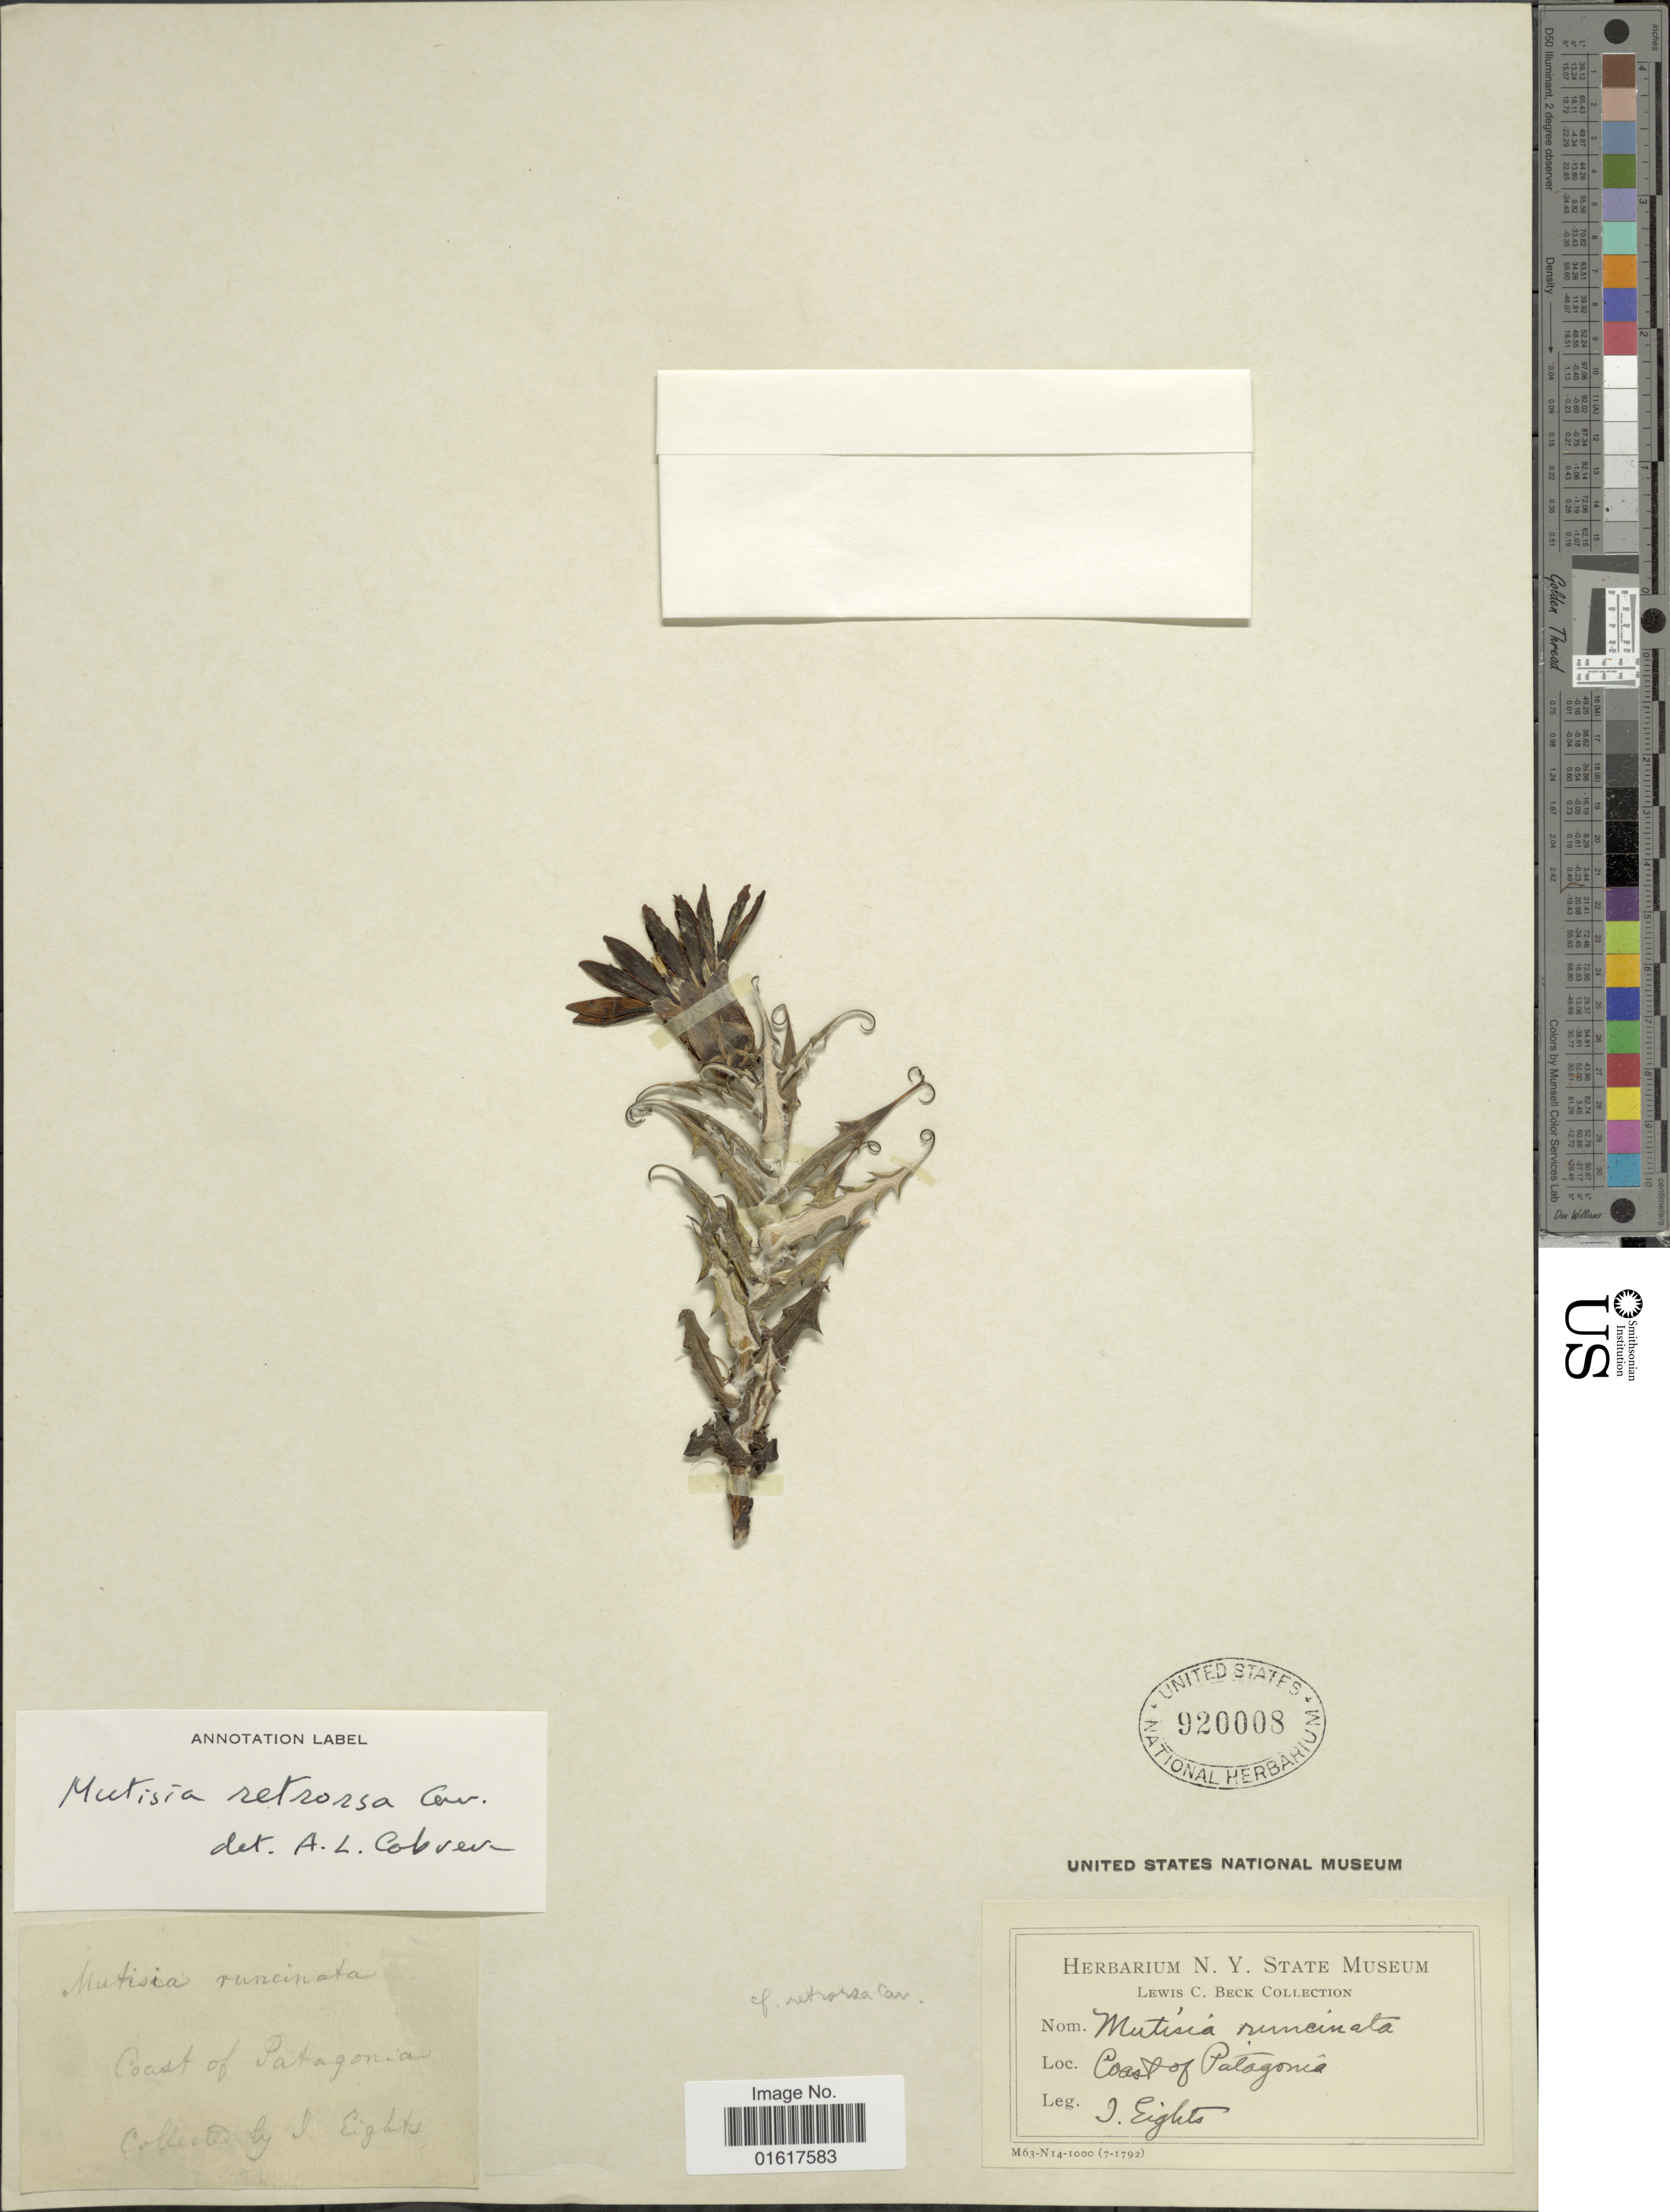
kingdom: Plantae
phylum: Tracheophyta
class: Magnoliopsida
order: Asterales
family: Asteraceae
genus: Mutisia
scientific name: Mutisia retrorsa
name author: Cav.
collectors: J. Eights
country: Chile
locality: Coast of Patagonia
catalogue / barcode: US 920008